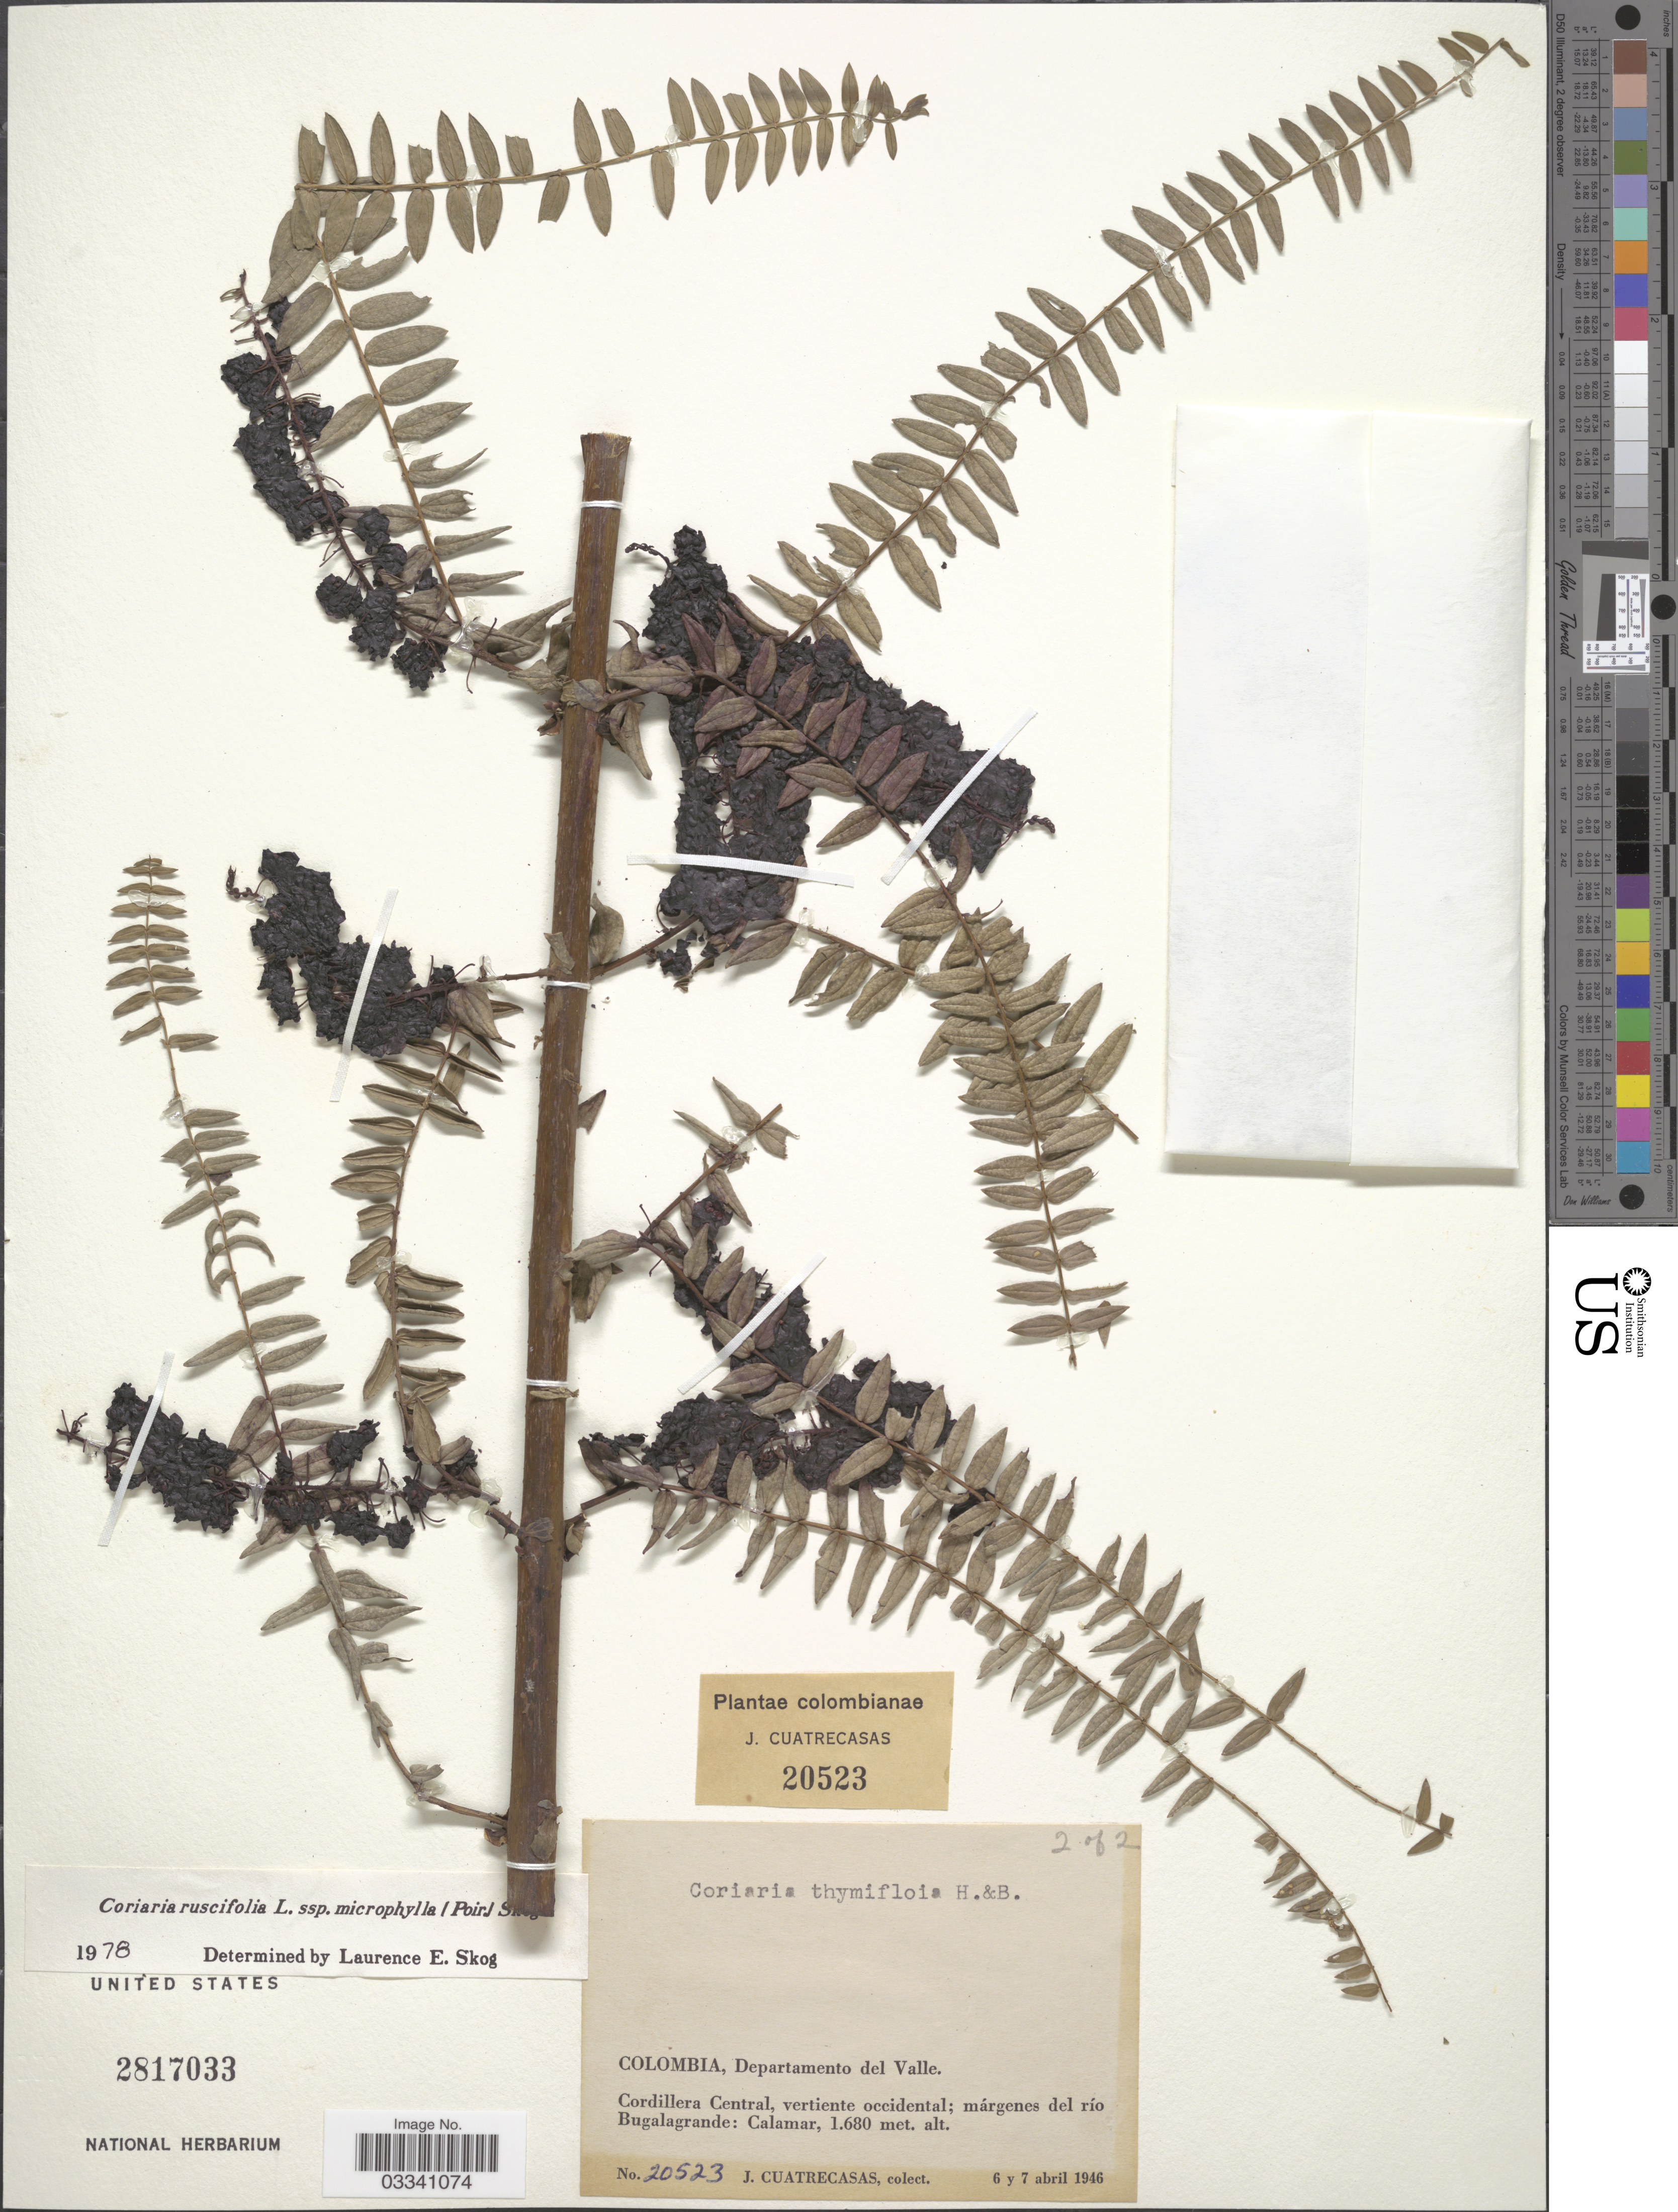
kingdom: Plantae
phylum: Tracheophyta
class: Magnoliopsida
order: Cucurbitales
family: Coriariaceae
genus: Coriaria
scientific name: Coriaria ruscifolia subsp. microphylla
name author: (Poir.) L.E. Skog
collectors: J. Cuatrecasas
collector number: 20523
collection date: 1946-04-06/1946-04-07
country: Colombia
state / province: Valle del Cauca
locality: Departamento del Valle. Cordillera Central, vertiente occidental; márgenes del río Bugalagrande: Calamar.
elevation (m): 1680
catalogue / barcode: US 2817033